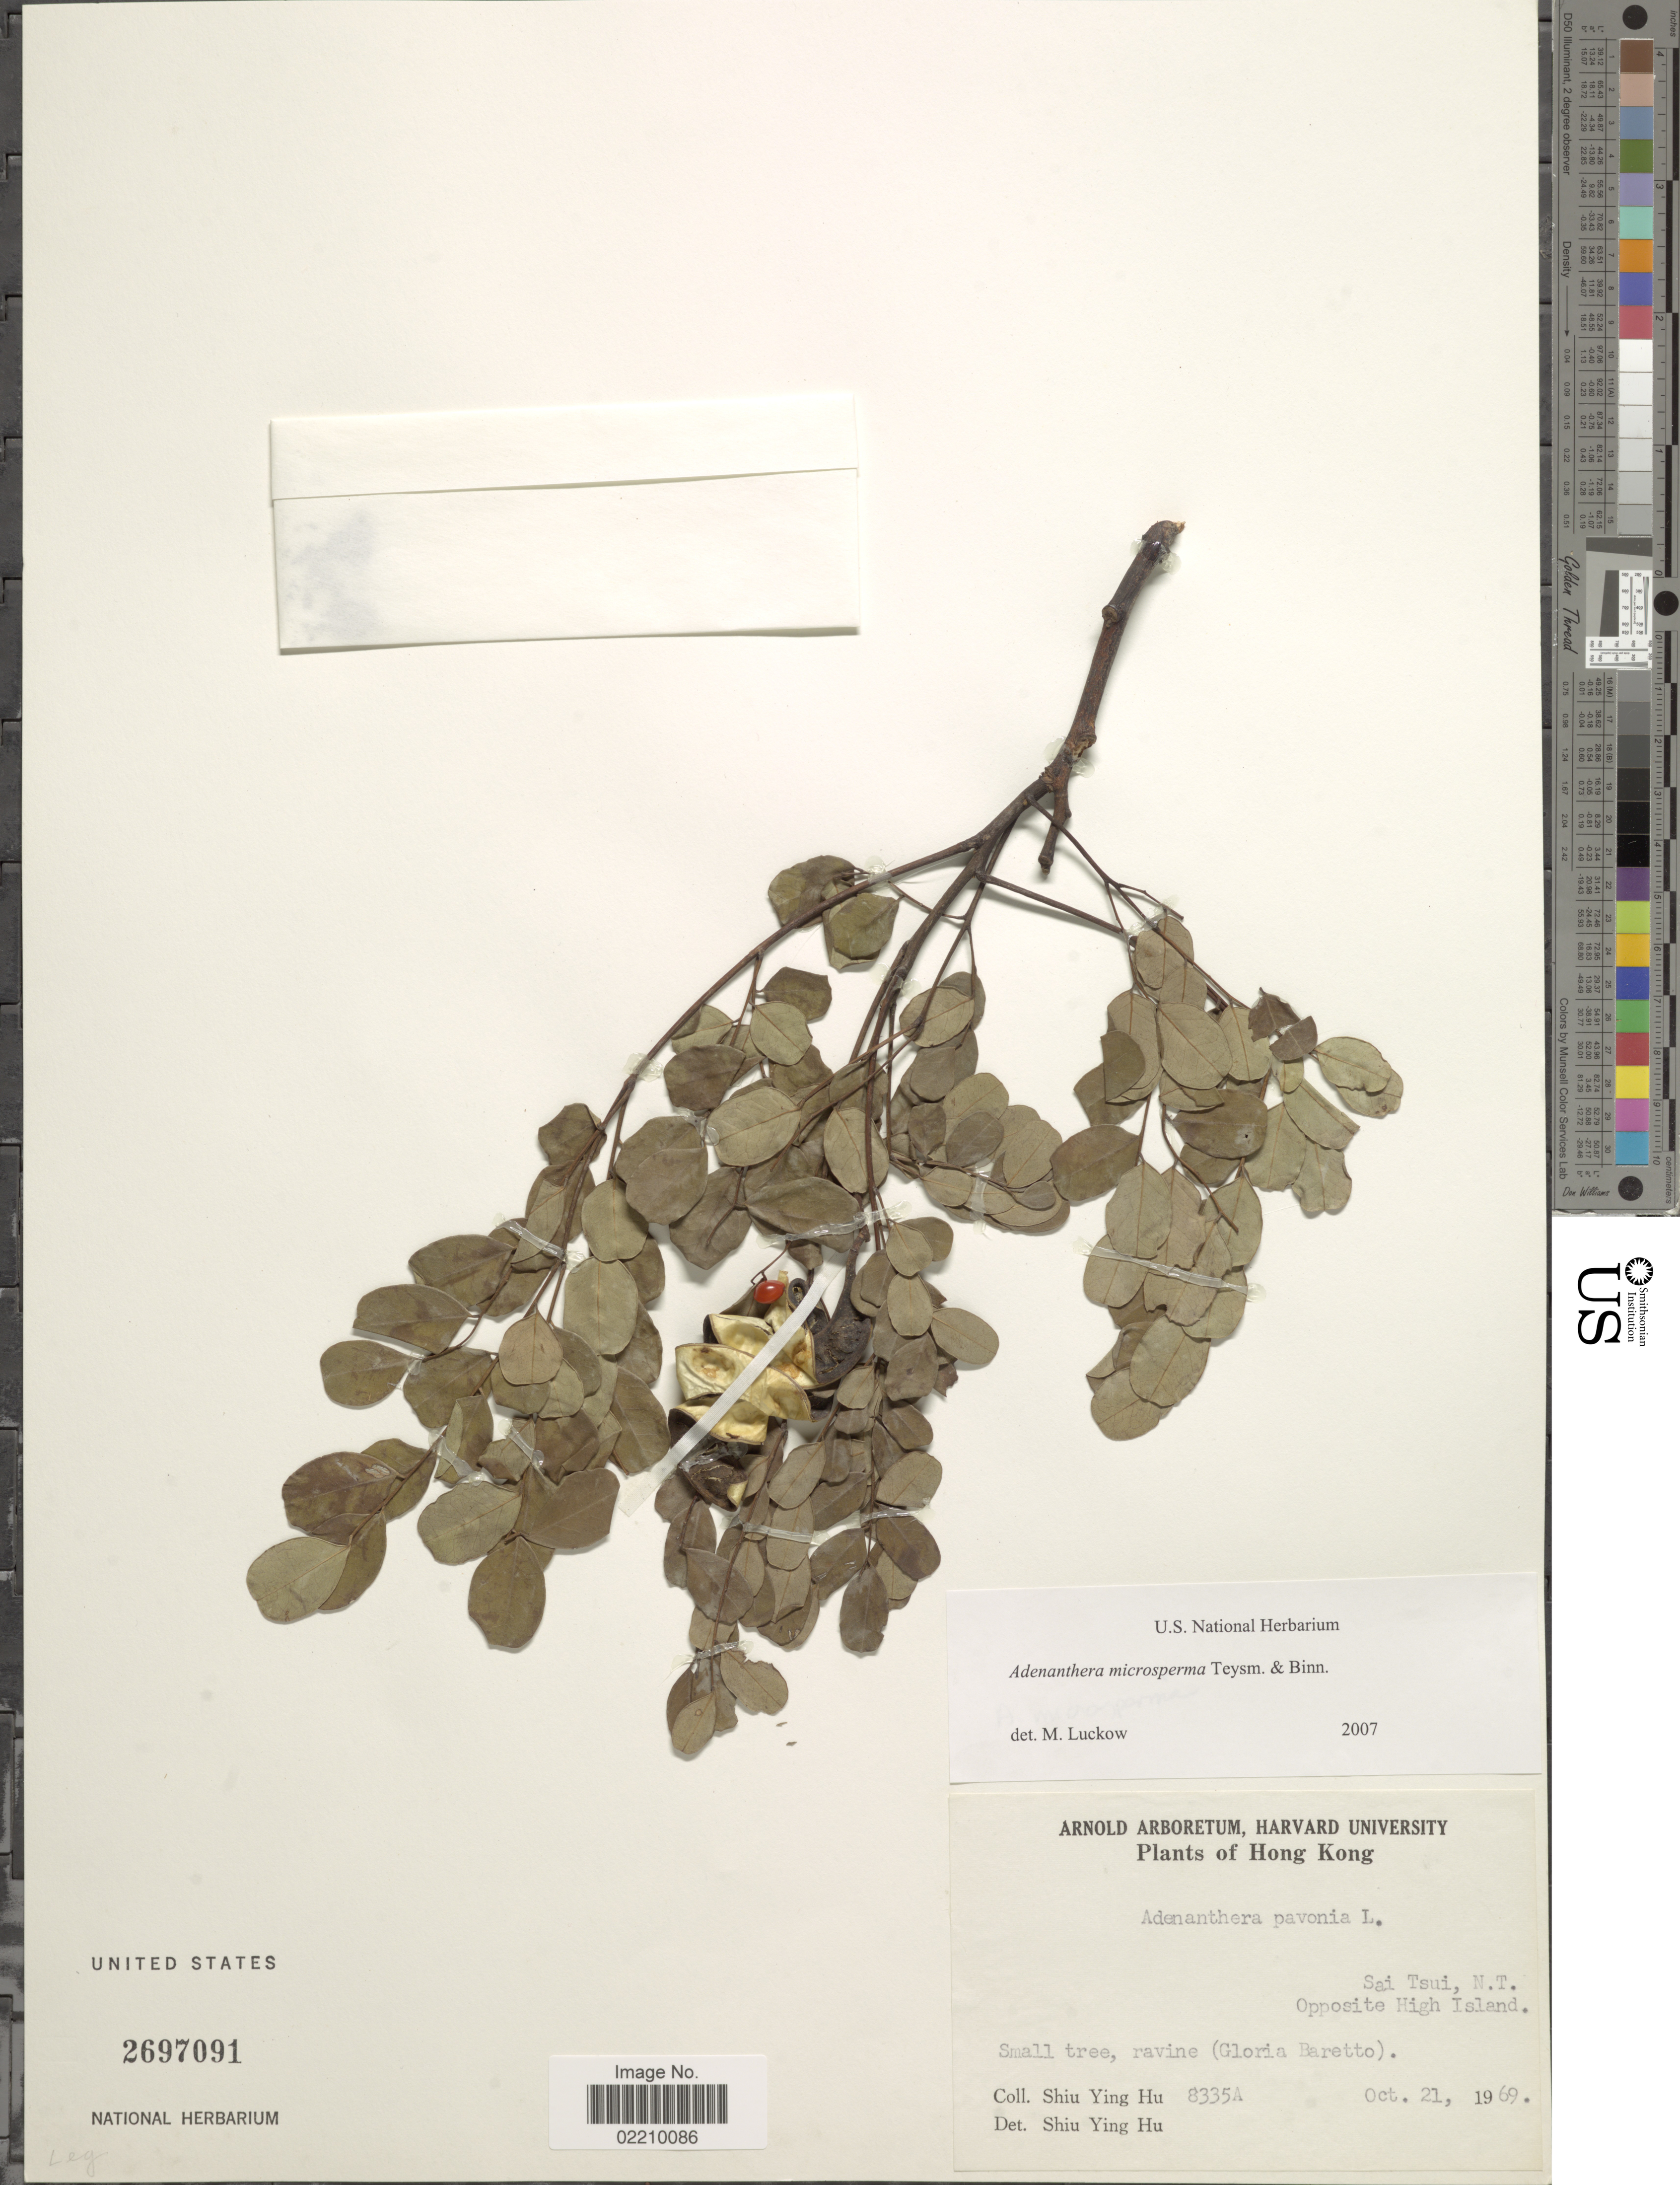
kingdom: Plantae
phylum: Tracheophyta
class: Magnoliopsida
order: Fabales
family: Fabaceae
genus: Adenanthera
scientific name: Adenanthera microsperma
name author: Teysm. & Binn.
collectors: S. Y. Hu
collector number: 8335A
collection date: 1969-10-21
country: China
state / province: Hong Kong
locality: Sai Tsui, N.T., Opposite High Island, Ravine (Gloria Baretto)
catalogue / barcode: US 2697091